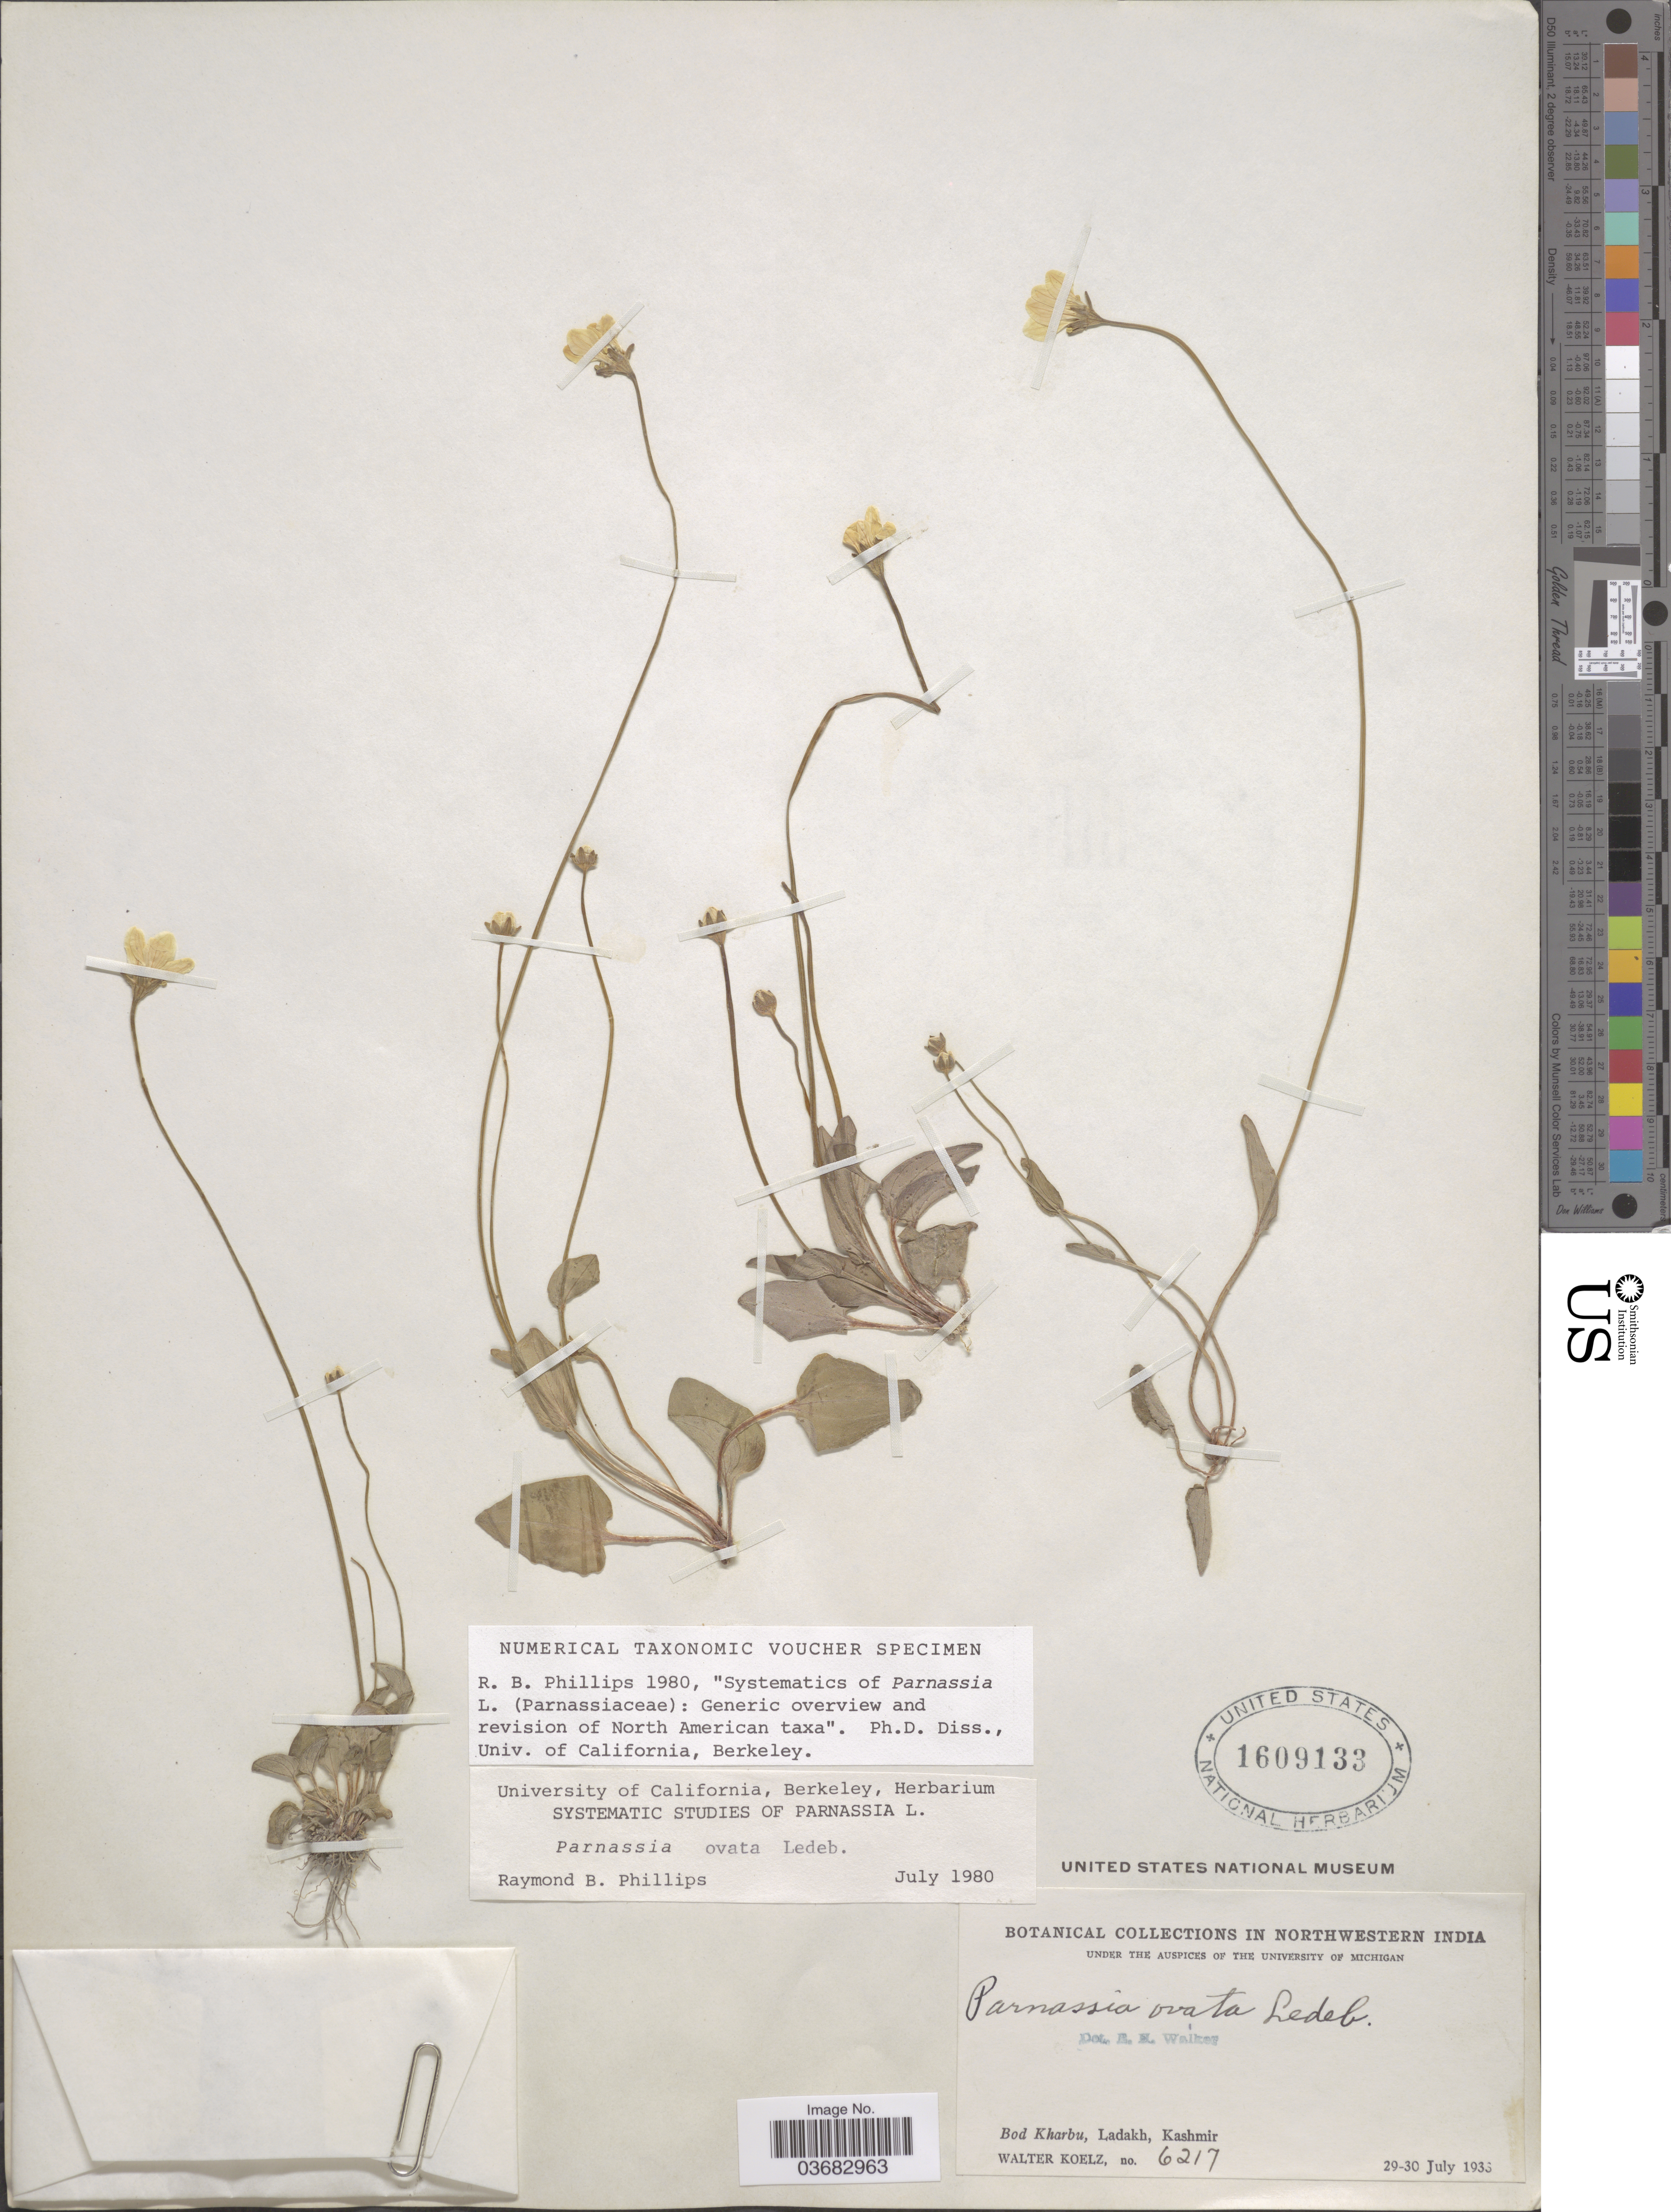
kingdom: Plantae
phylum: Tracheophyta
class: Magnoliopsida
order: Celastrales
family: Parnassiaceae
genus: Parnassia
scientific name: Parnassia ovata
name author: Ledeb.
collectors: W. N. Koelz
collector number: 6217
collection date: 1933-07-29/1933-07-30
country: India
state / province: Jammu and Kashmir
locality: Bod Kharbu, Ladakh, Kashmir.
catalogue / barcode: US 1609133